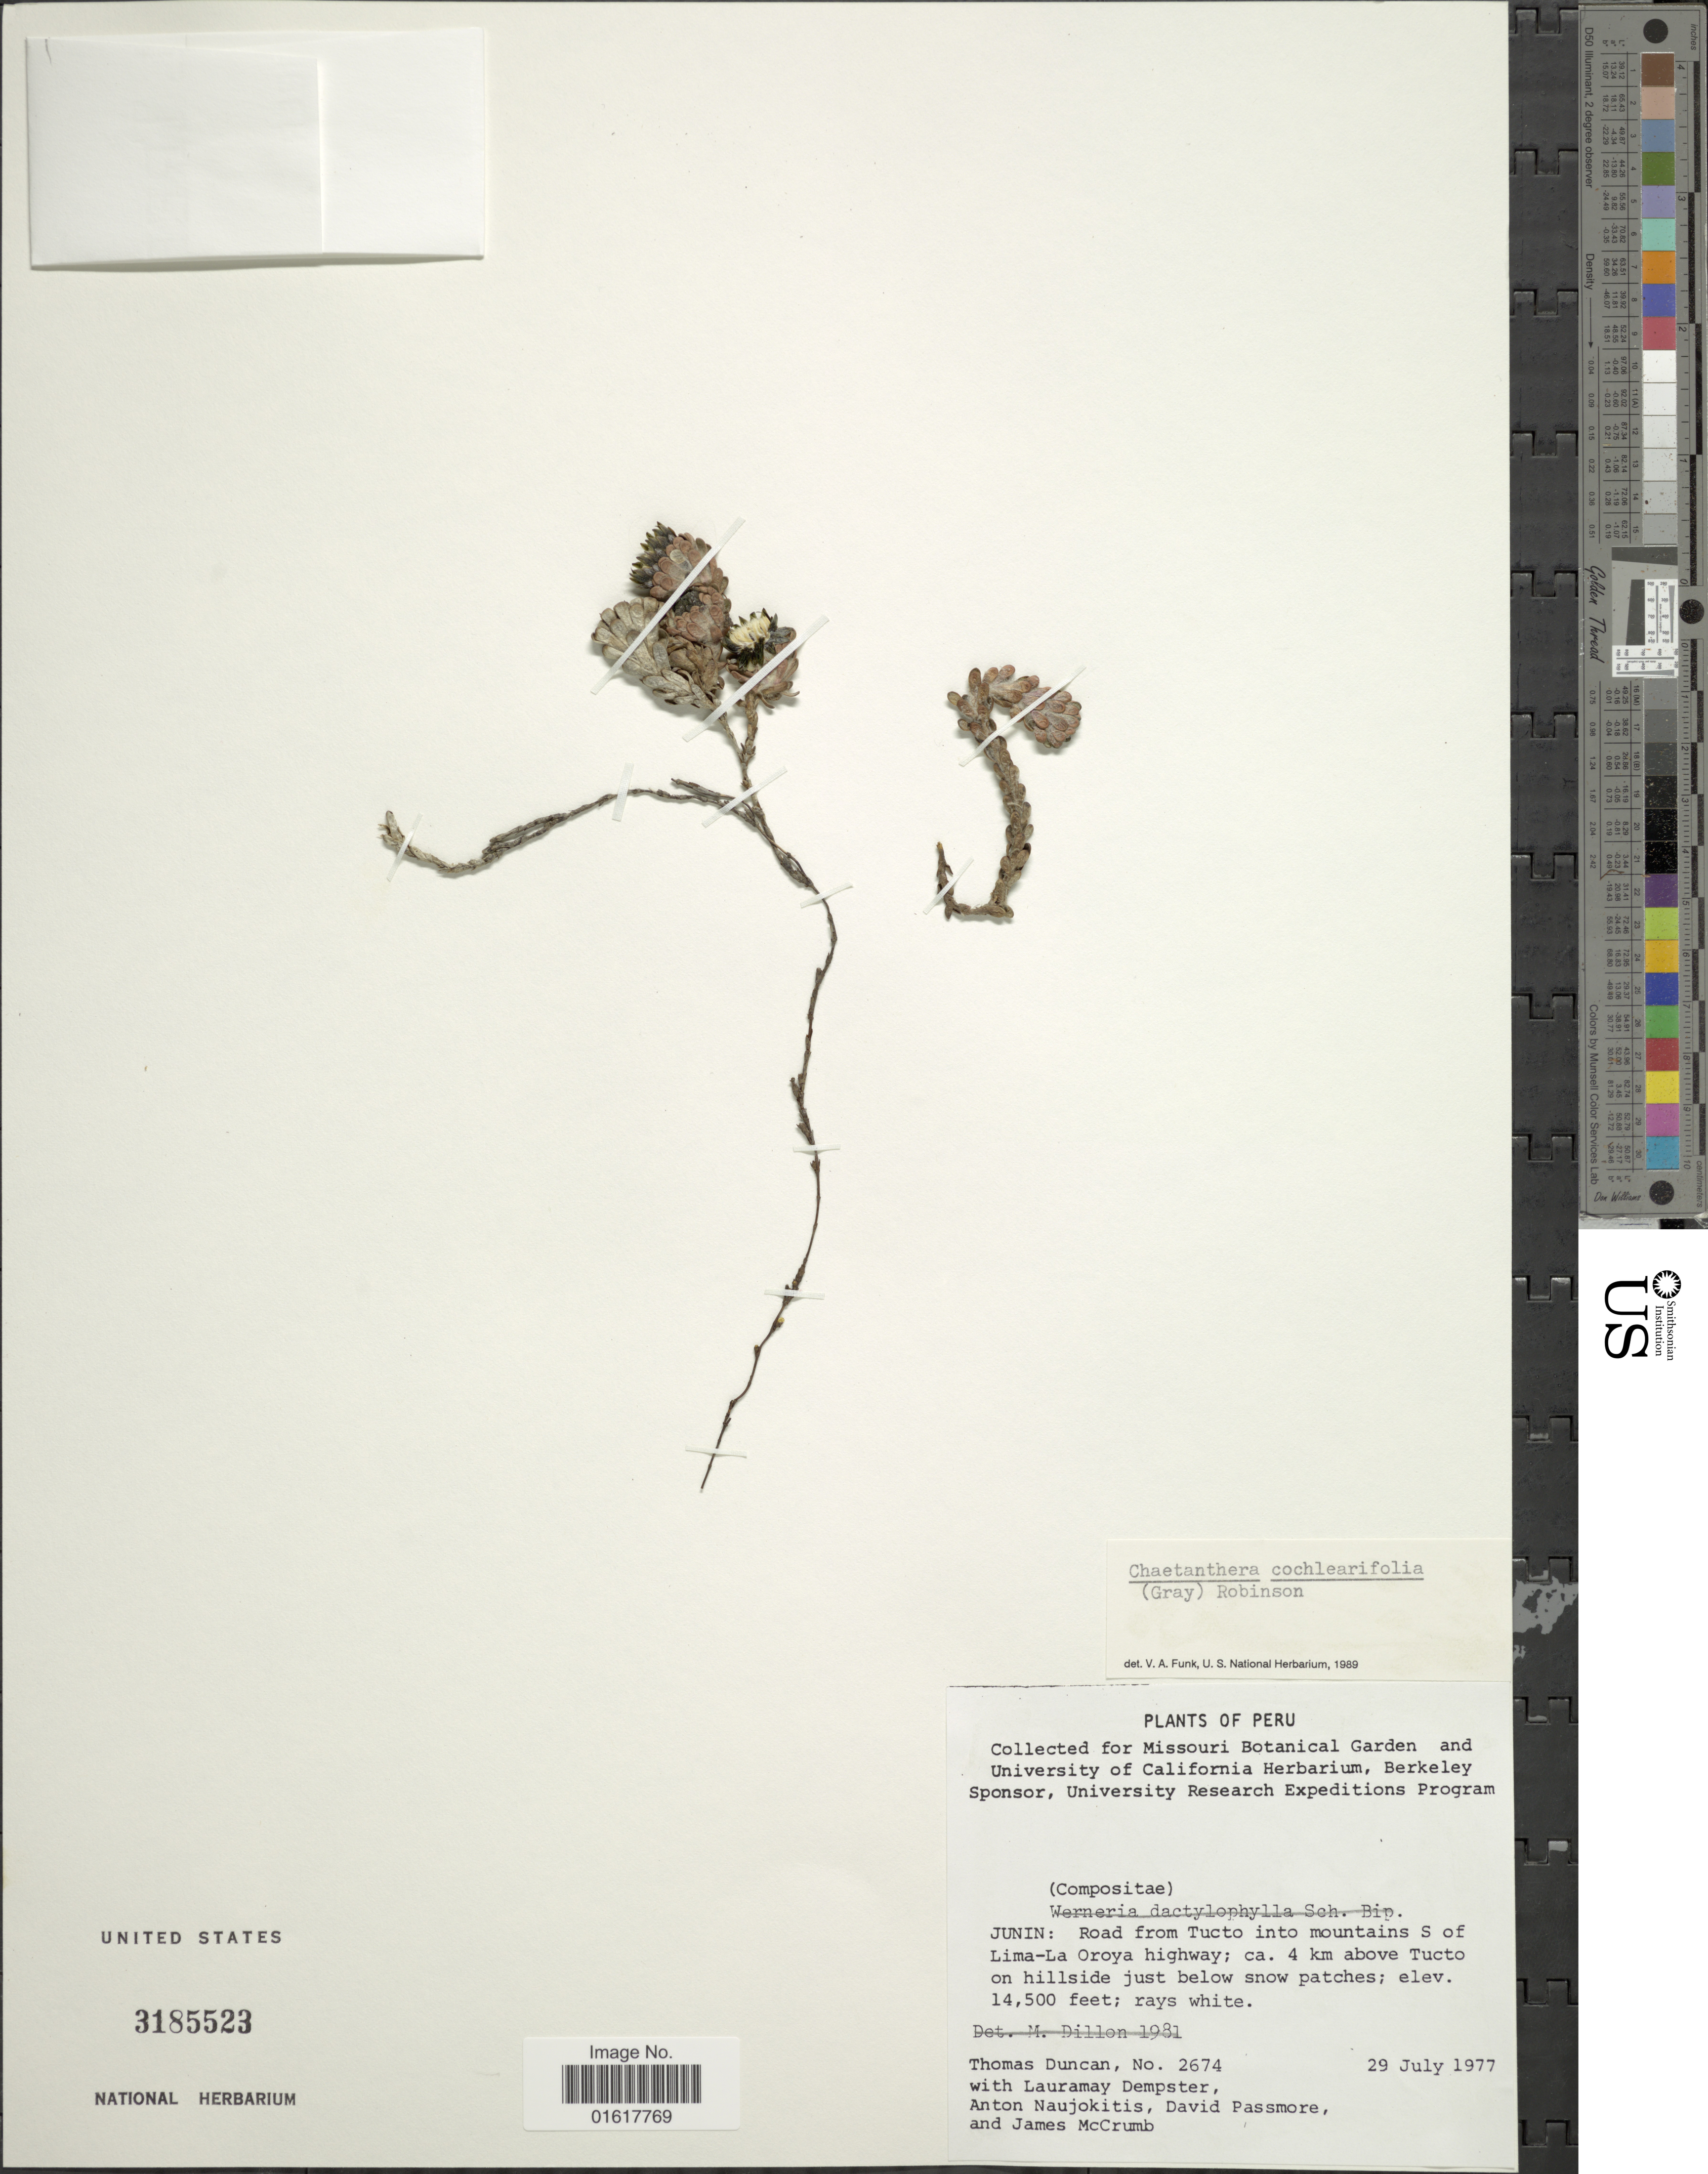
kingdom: Plantae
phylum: Tracheophyta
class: Magnoliopsida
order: Asterales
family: Asteraceae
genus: Chaetanthera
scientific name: Chaetanthera cochlearifolia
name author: (A. Gray) B.L. Rob.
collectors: D. W. Thomas, L. T. Dempster, A. Naujokitis, d. Passmore & J. McCrumb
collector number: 2674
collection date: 1977-07-29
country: Peru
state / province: Junín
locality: Road from Tucto into mountains S of Lima-La Oroya highway; ca. 4 km above Tucto on hillside just below snow patches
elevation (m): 4420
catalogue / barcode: US 3185523